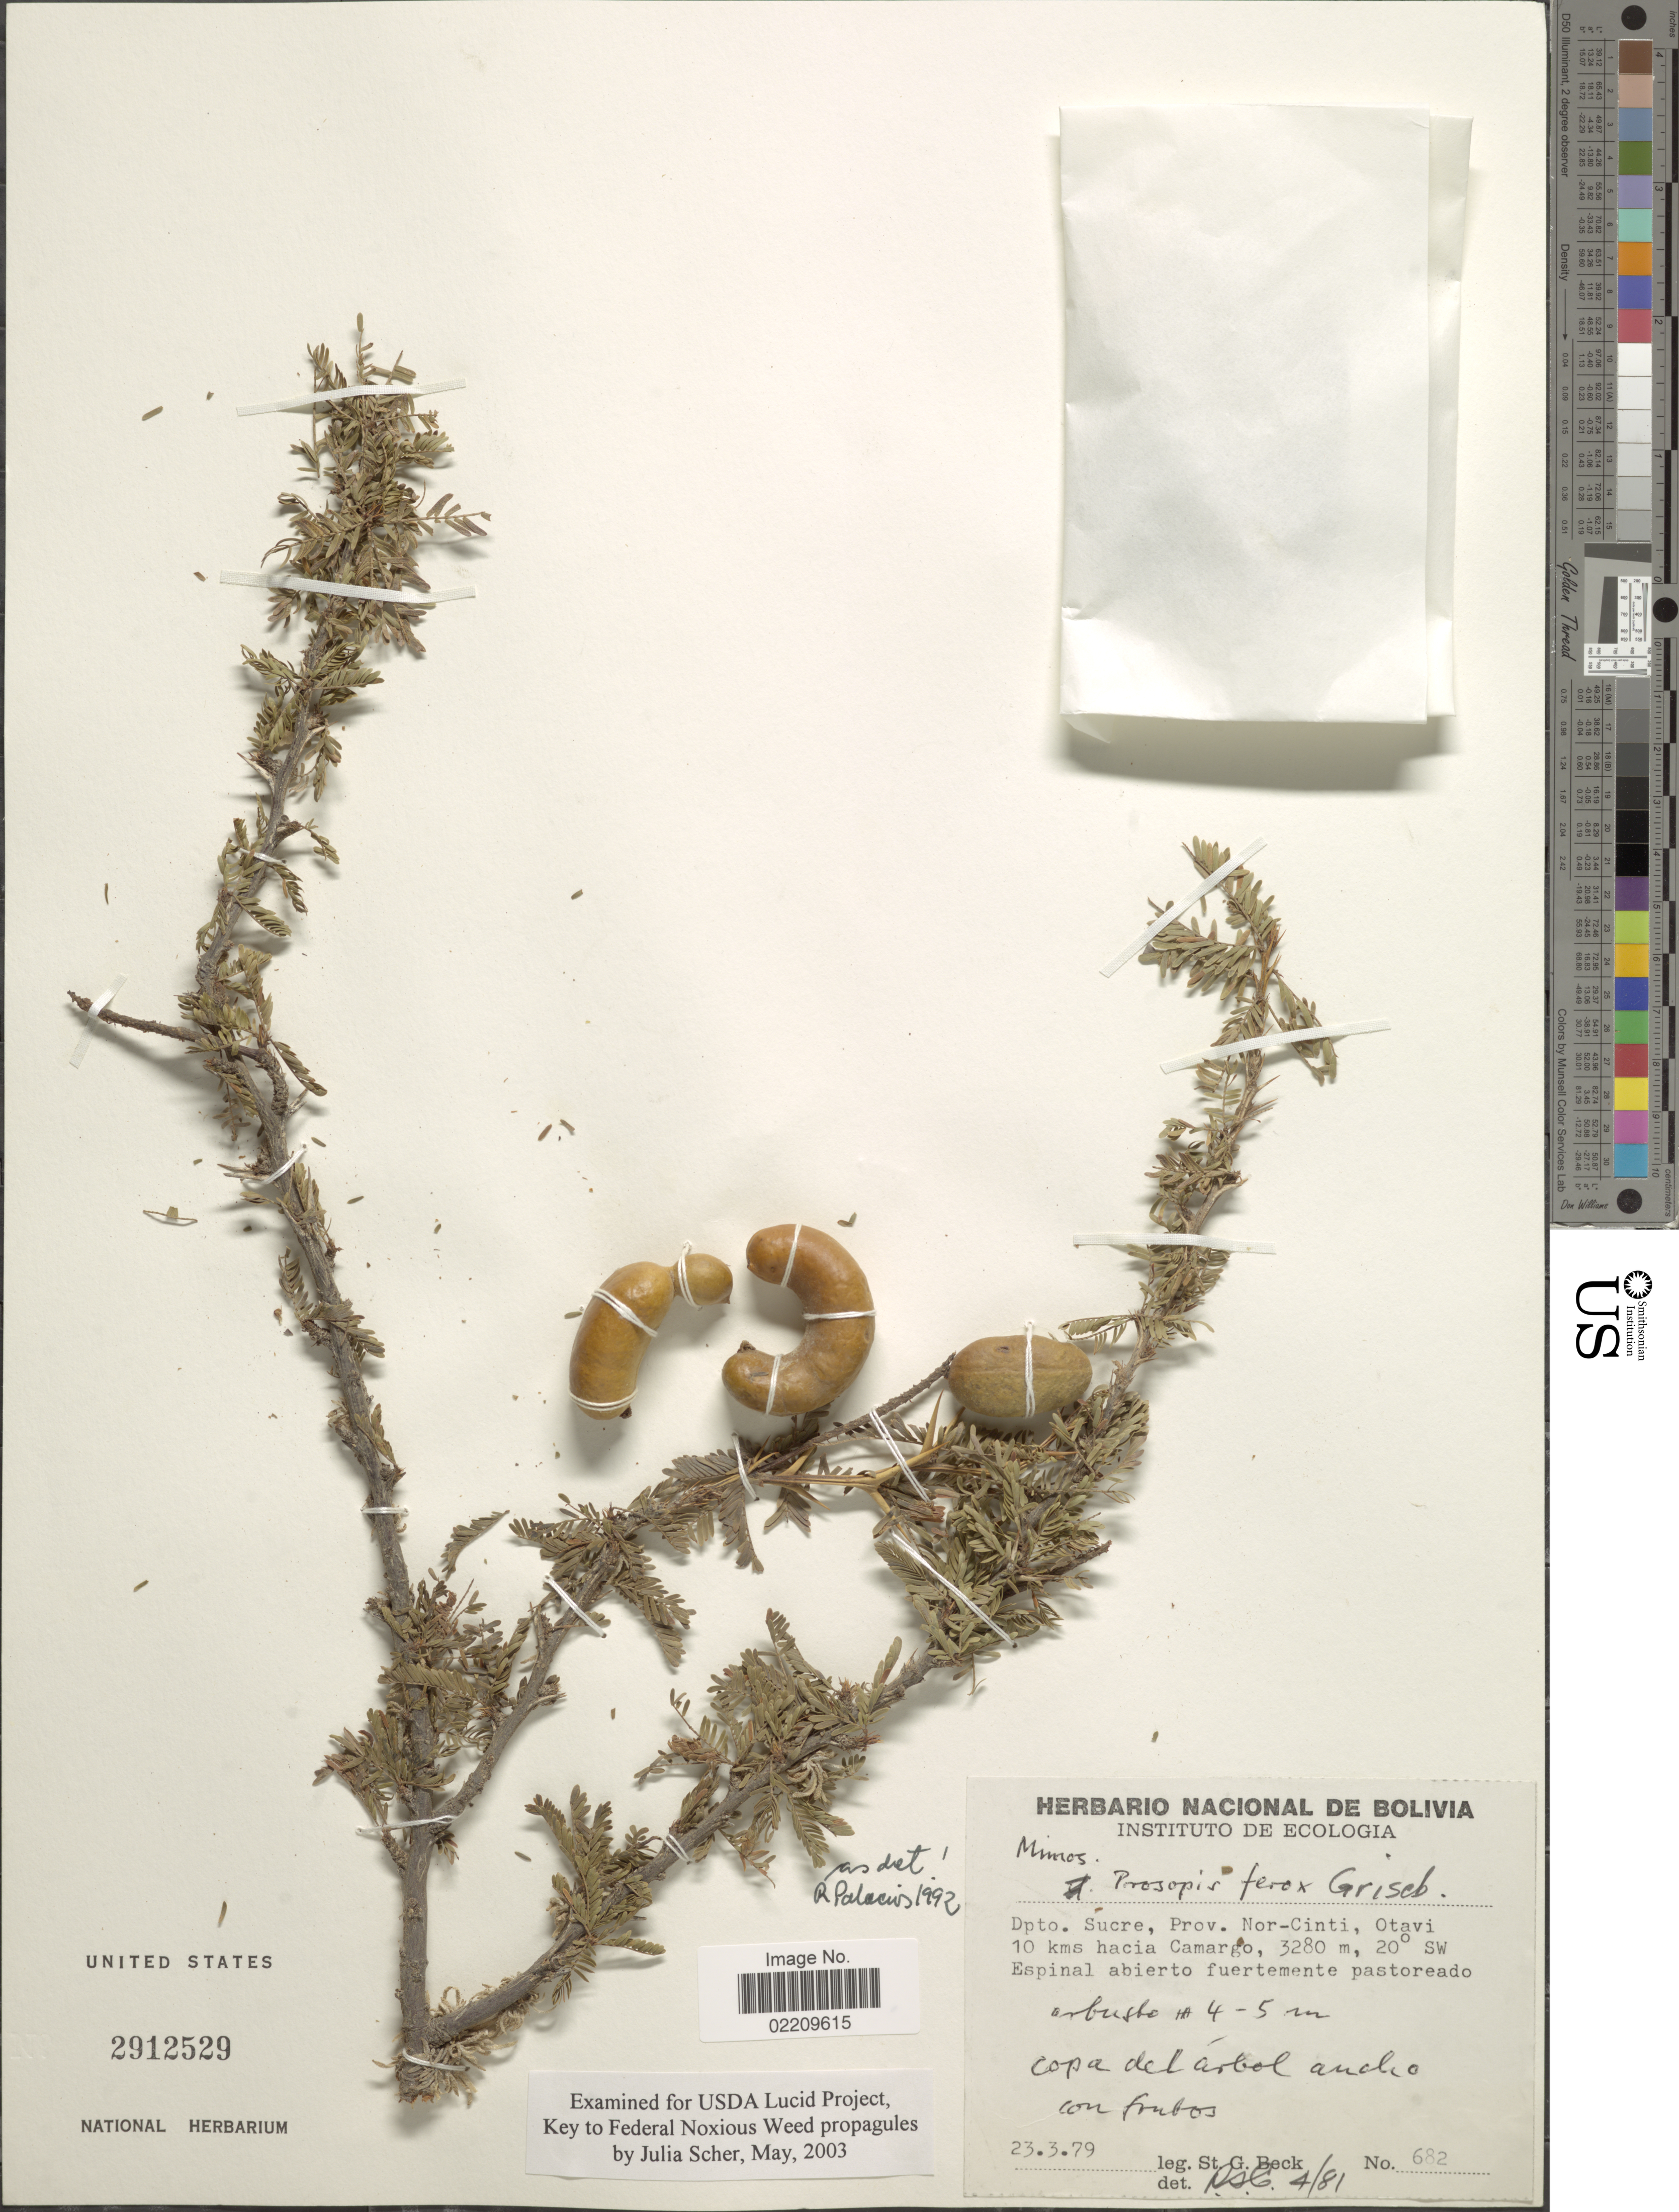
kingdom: Plantae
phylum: Tracheophyta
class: Magnoliopsida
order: Fabales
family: Fabaceae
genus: Strombocarpa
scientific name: Strombocarpa ferox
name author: (Griseb.) C. E. Hughes & G.P. Lewis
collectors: S. G. Beck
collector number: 682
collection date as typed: Transcribed d/m/y: 23/2/79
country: Bolivia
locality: Dpto. Sucre, Prov. Nor-Cinti, Otavi 1 kms hacia Camargo, 20 SW Espinal abierto fuertemente pastoreado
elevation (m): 3280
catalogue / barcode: US 2912529